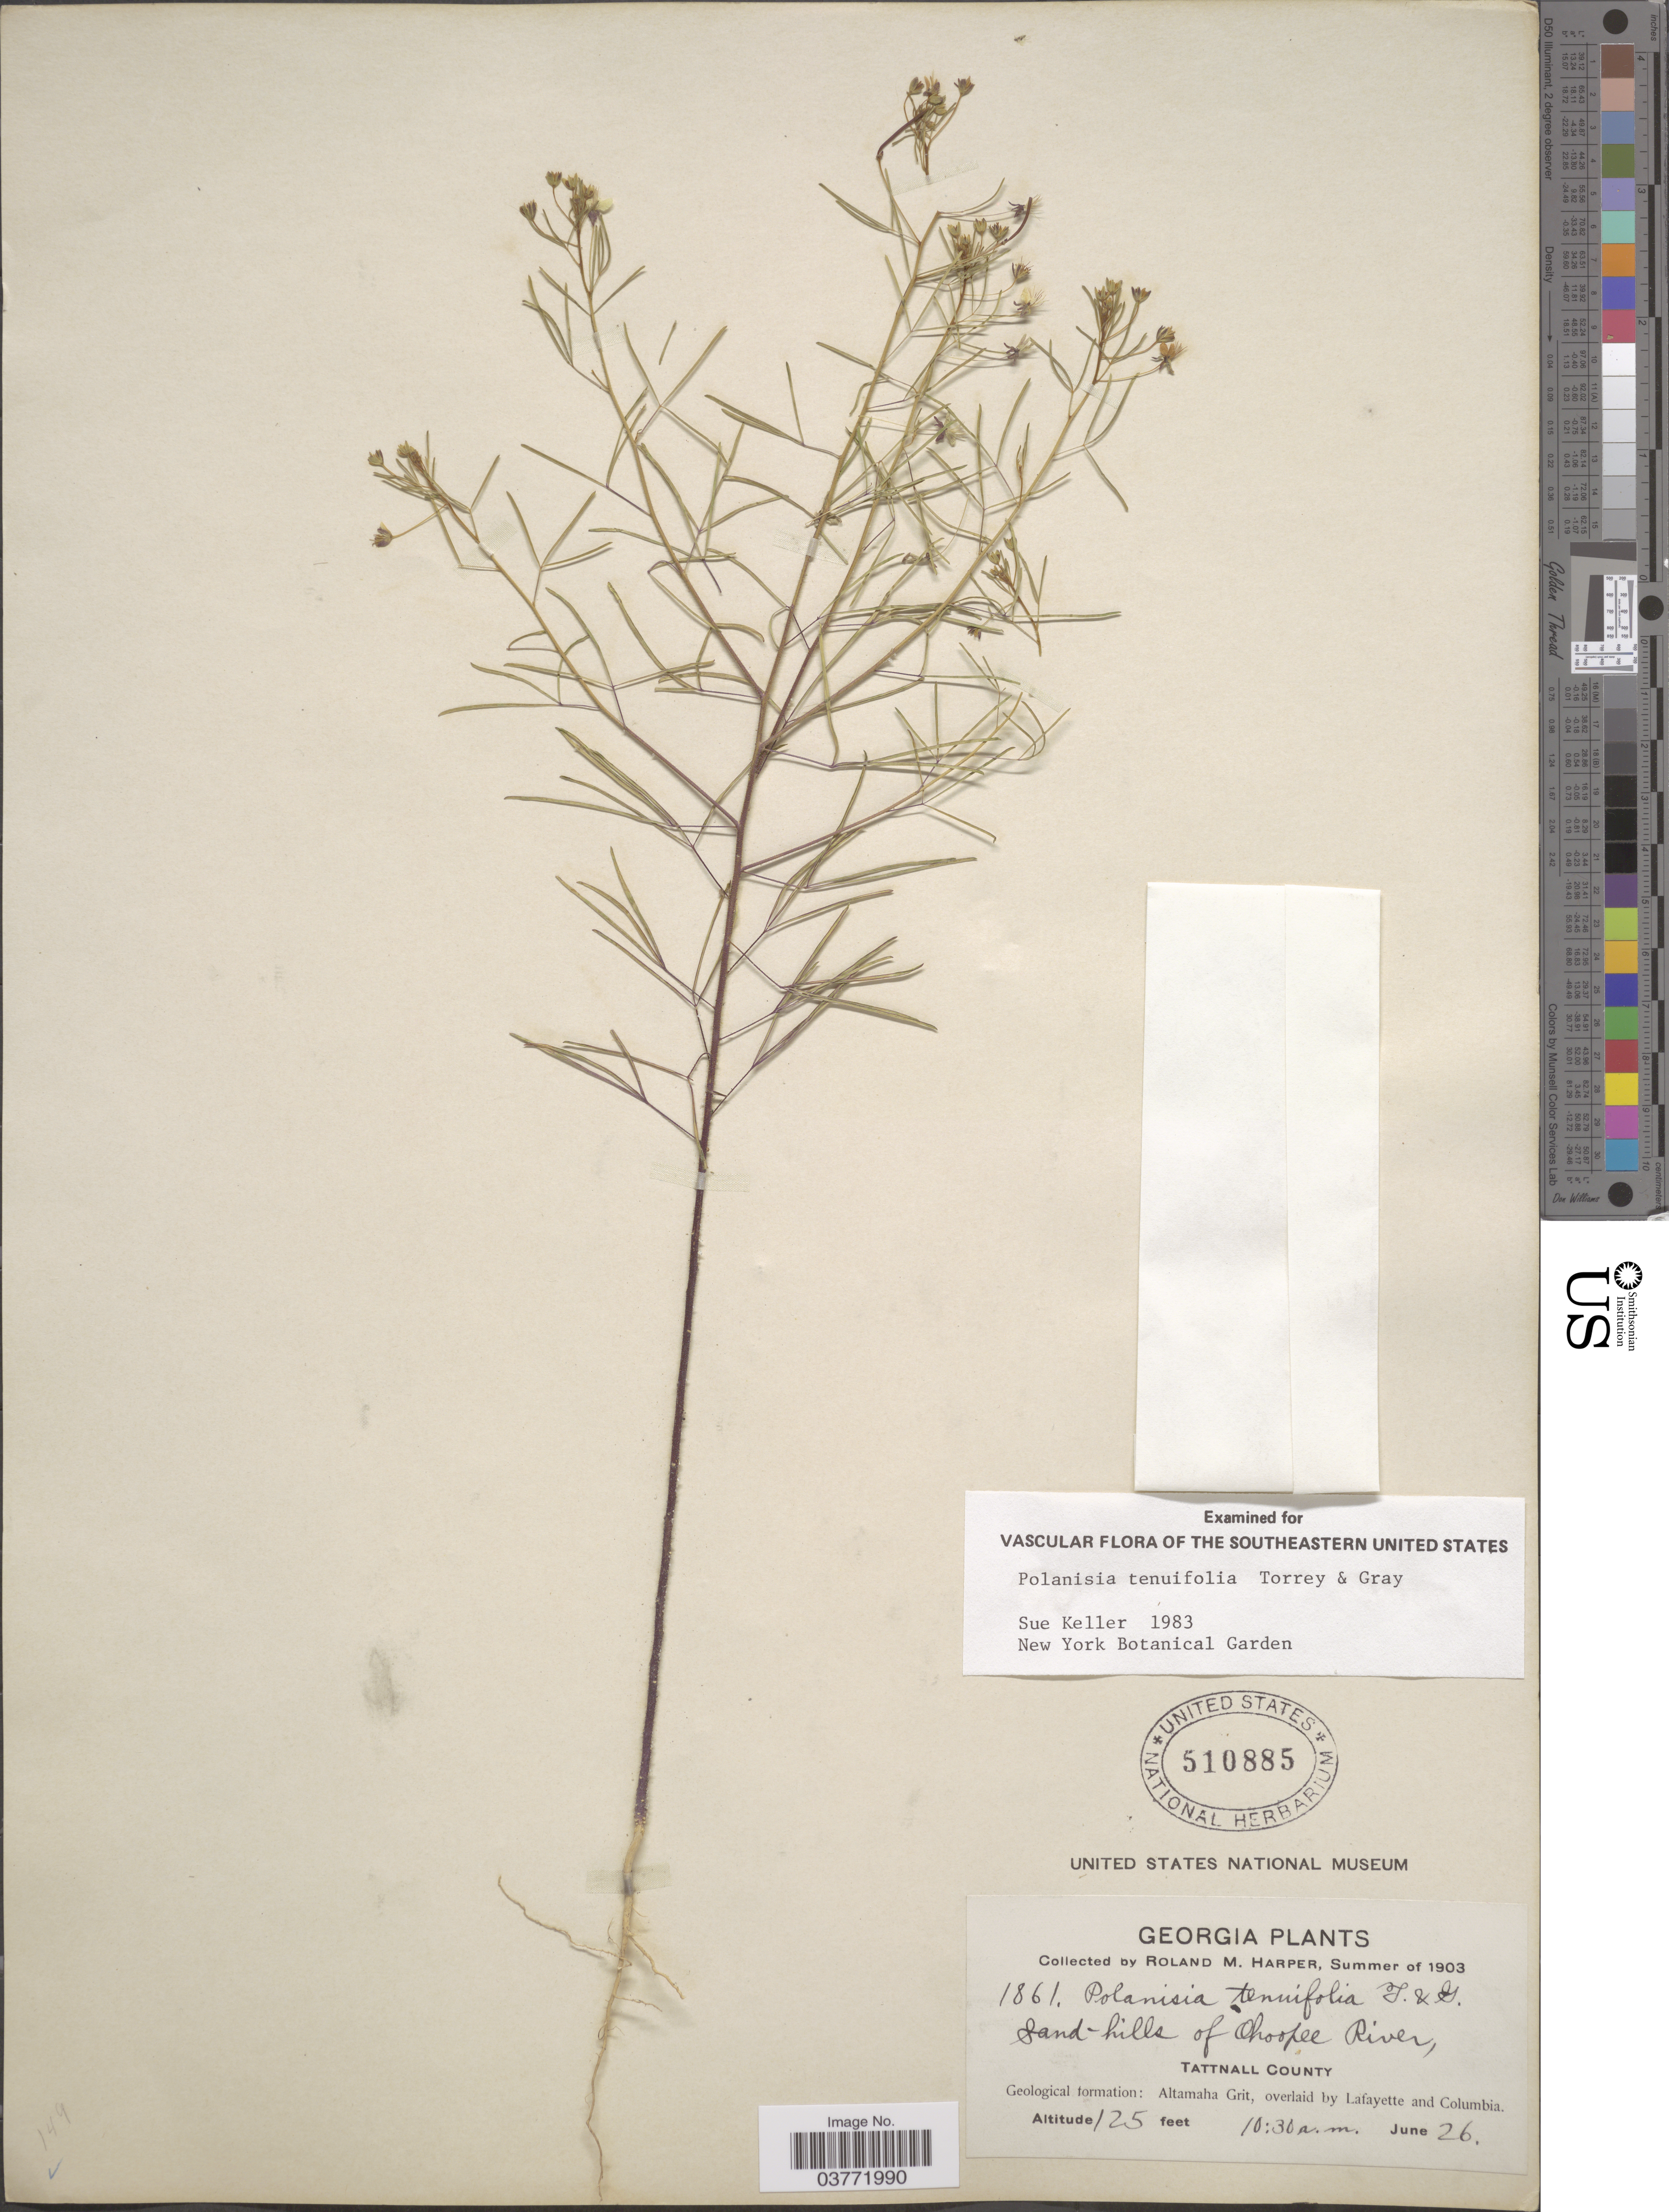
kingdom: Plantae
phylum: Tracheophyta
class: Magnoliopsida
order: Brassicales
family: Cleomaceae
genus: Polanisia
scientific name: Polanisia tenuifolia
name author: Torr. & A. Gray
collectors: R. M. Harper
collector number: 1861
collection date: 1903-06-26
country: United States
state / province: Georgia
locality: Sand-hills of Ohoopee River, Tattnall County. Geological formation: Altamaha Grit, overlaid by Lafayette and Colombia.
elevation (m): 38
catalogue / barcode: US 510885